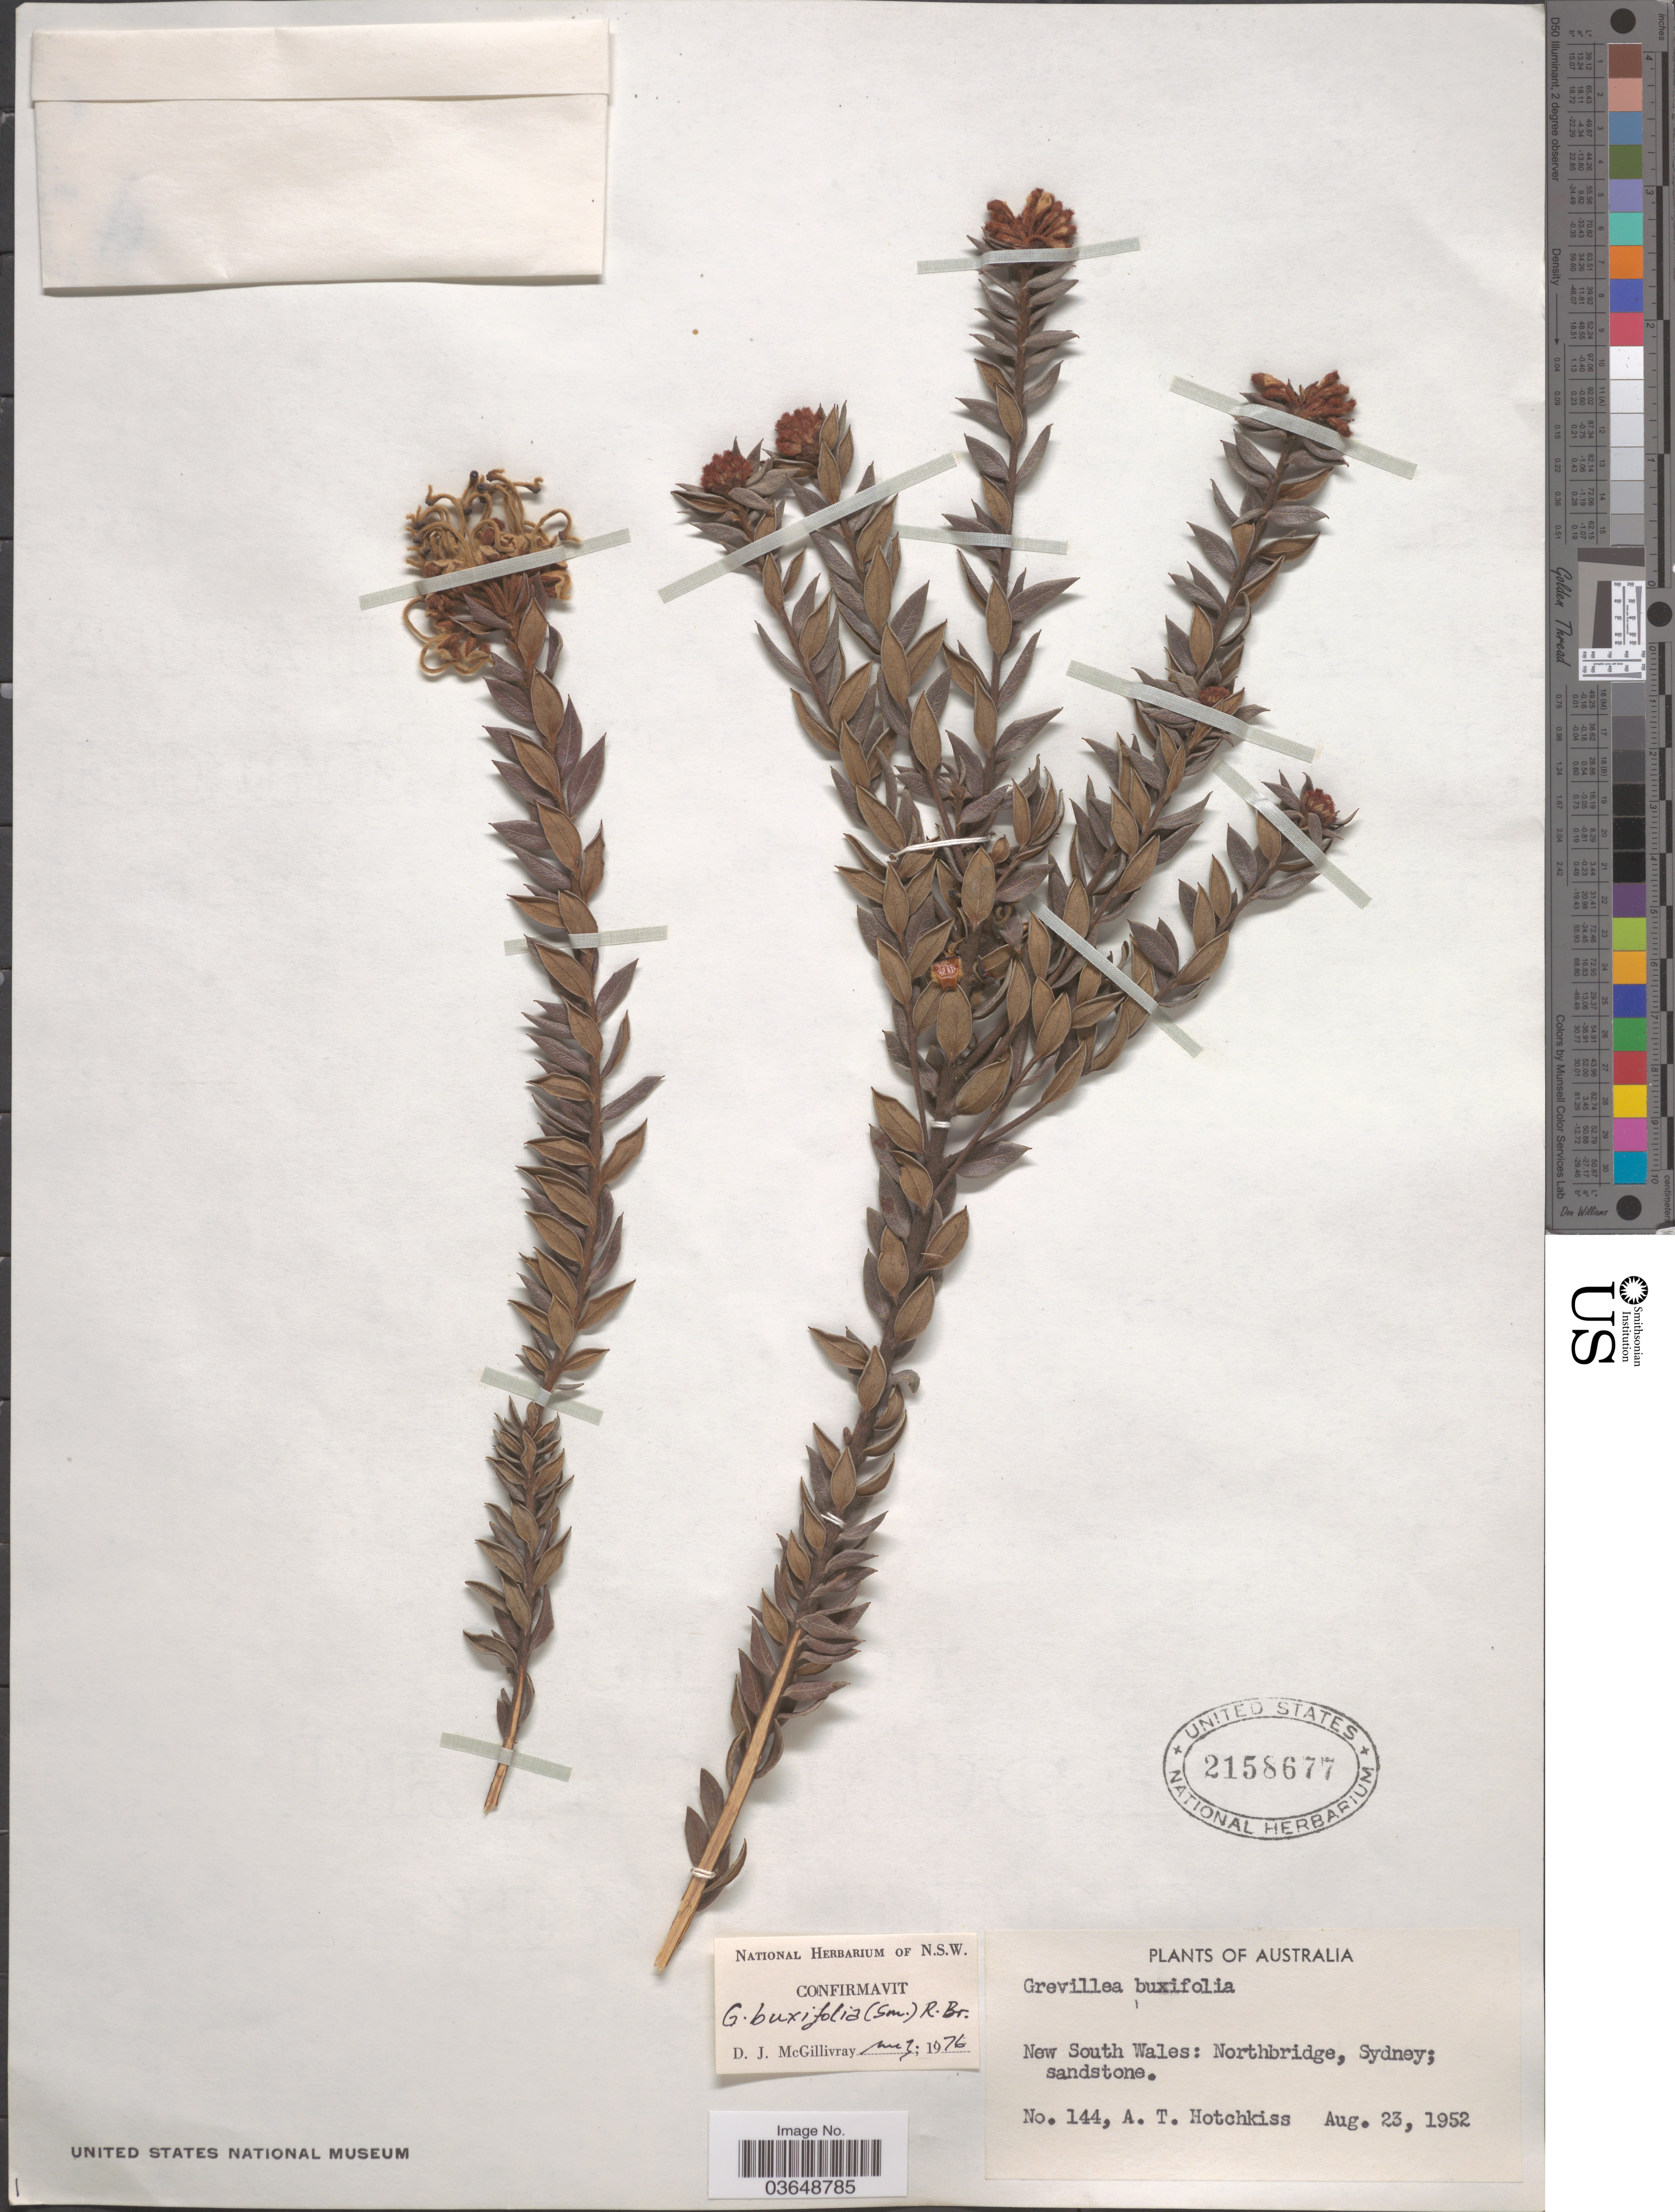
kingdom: Plantae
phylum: Tracheophyta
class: Magnoliopsida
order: Proteales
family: Proteaceae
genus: Grevillea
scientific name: Grevillea buxifolia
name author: R. Br.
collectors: A. Hotchkiss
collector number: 144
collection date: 1952-08-23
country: Australia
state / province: New South Wales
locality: Northbridge, Sydney.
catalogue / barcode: US 2158677